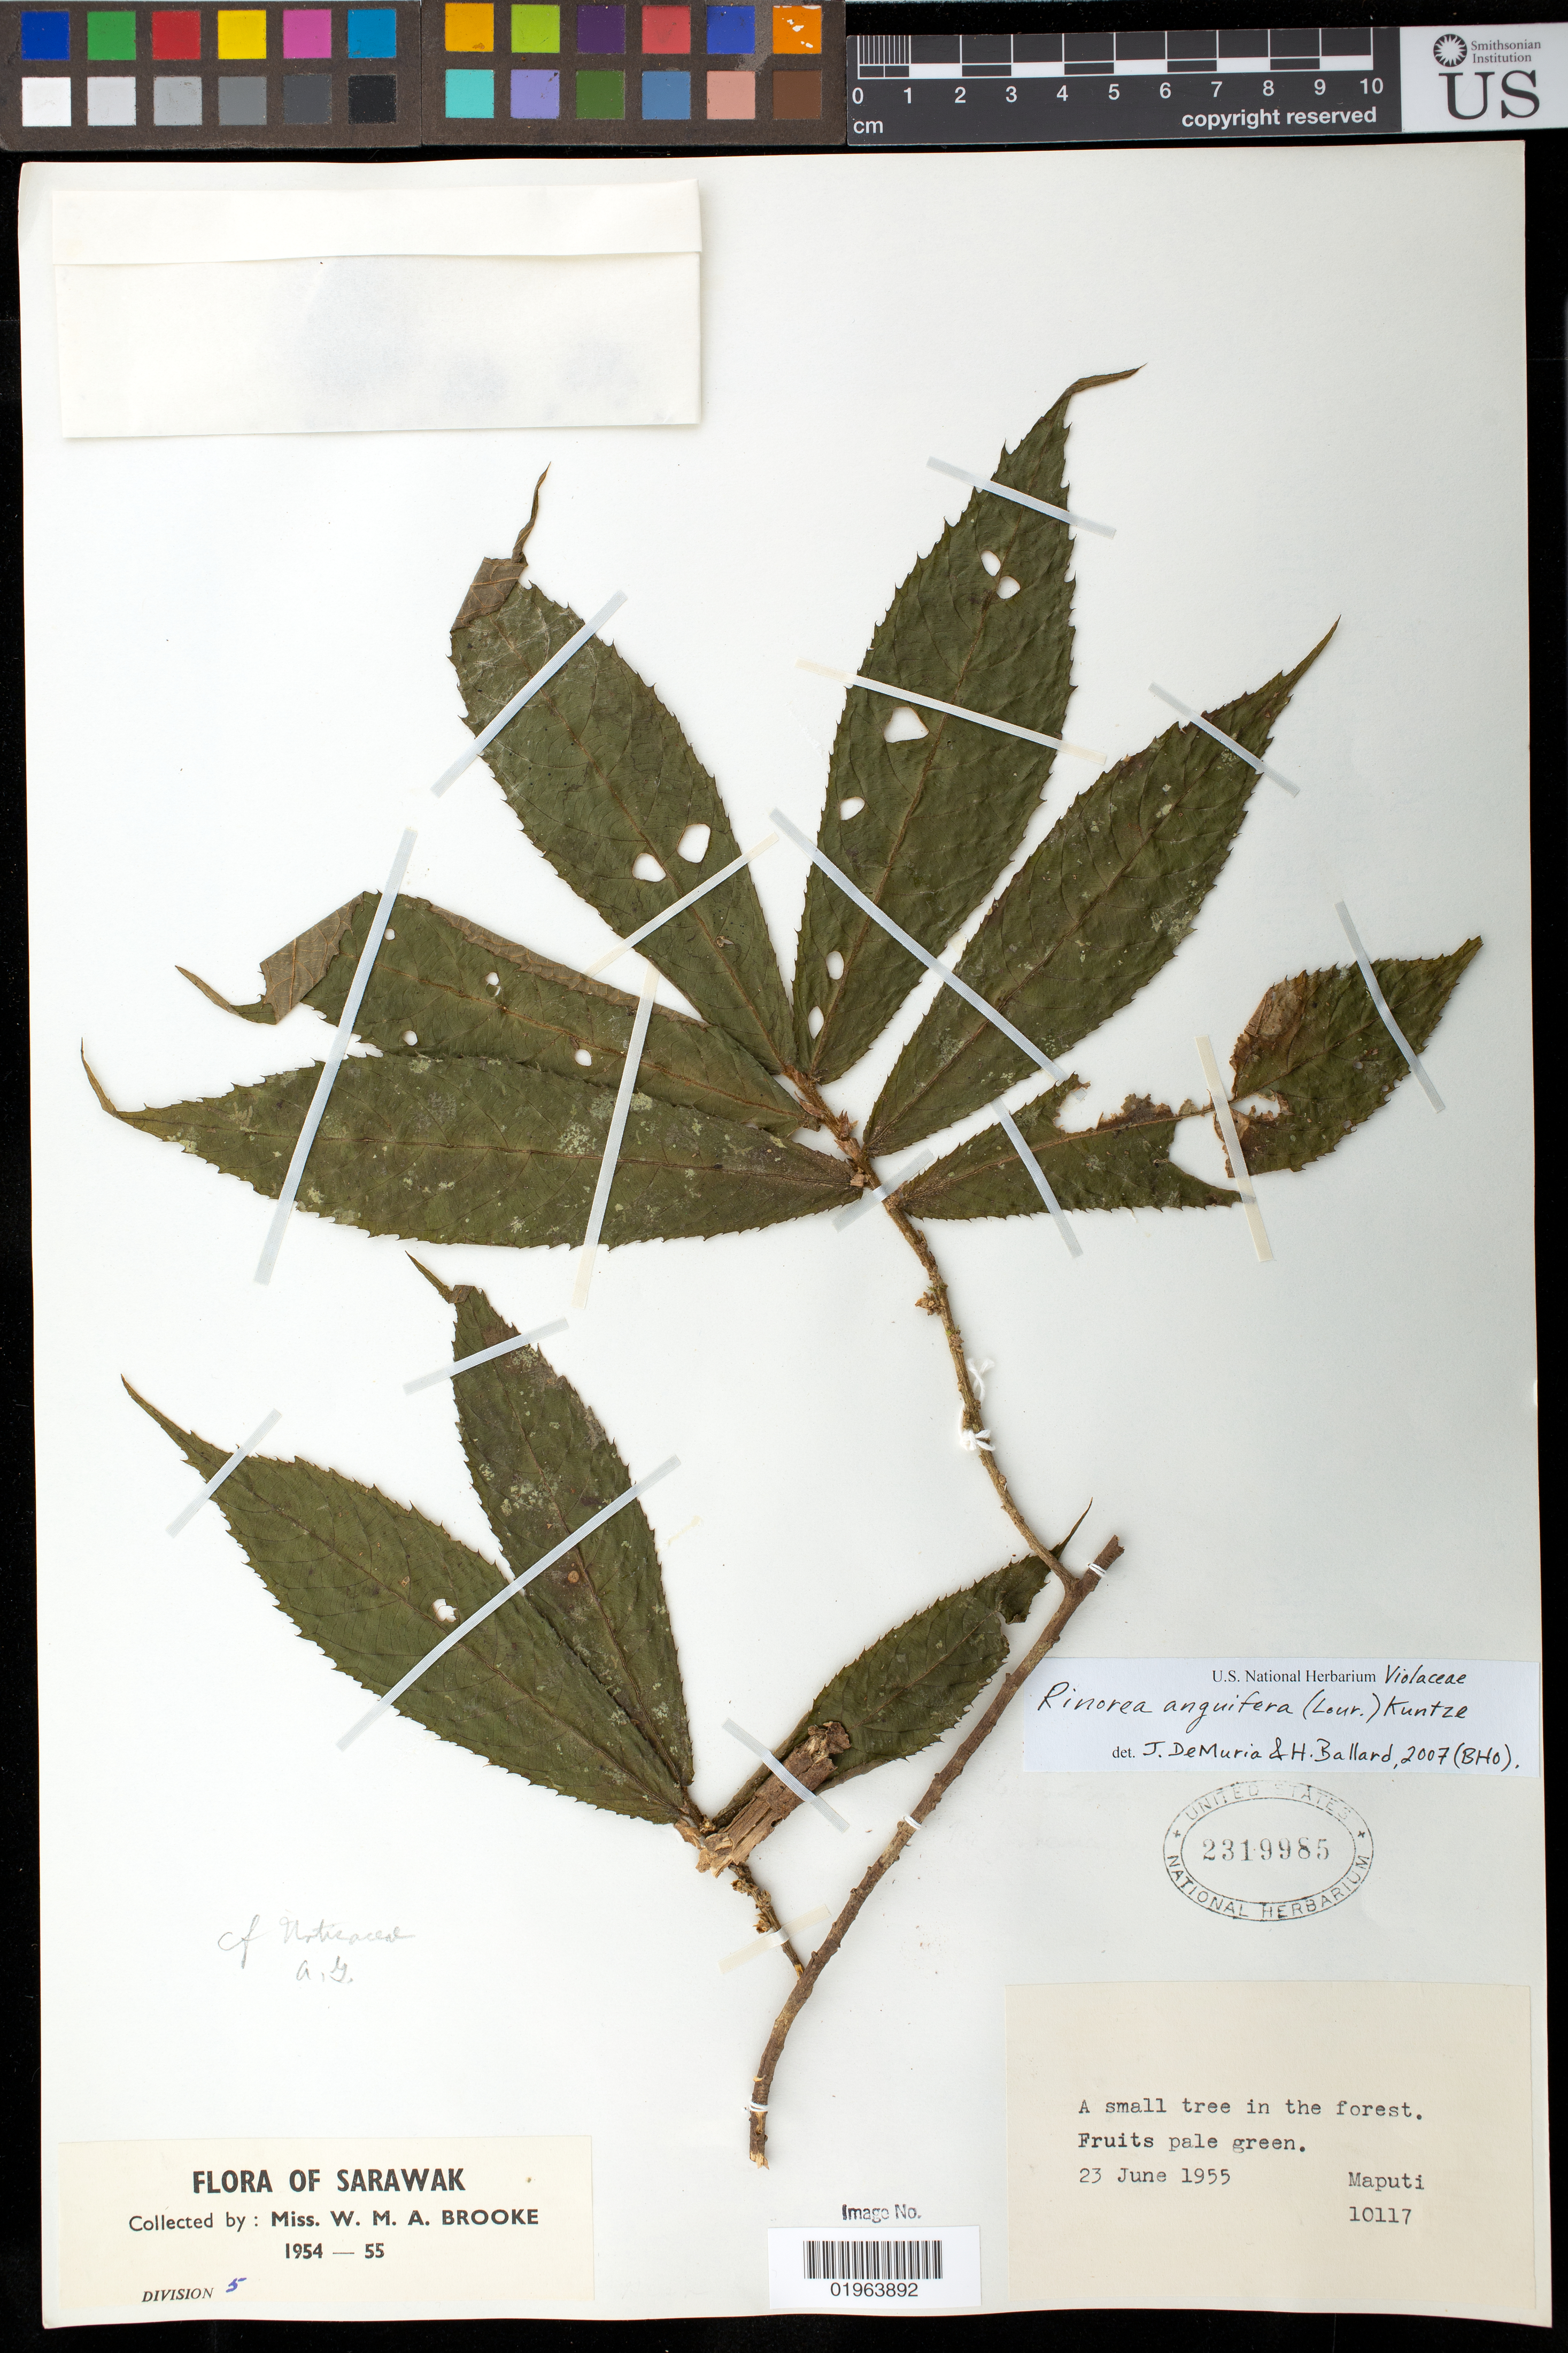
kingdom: Plantae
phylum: Tracheophyta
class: Magnoliopsida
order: Malpighiales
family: Violaceae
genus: Rinorea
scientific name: Rinorea anguifera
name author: Kuntze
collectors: W. Brooke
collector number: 10117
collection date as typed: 23 Jun 1955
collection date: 1955-06-23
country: Malaysia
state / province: Sarawak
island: Borneo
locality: Maputi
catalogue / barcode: US 2319985